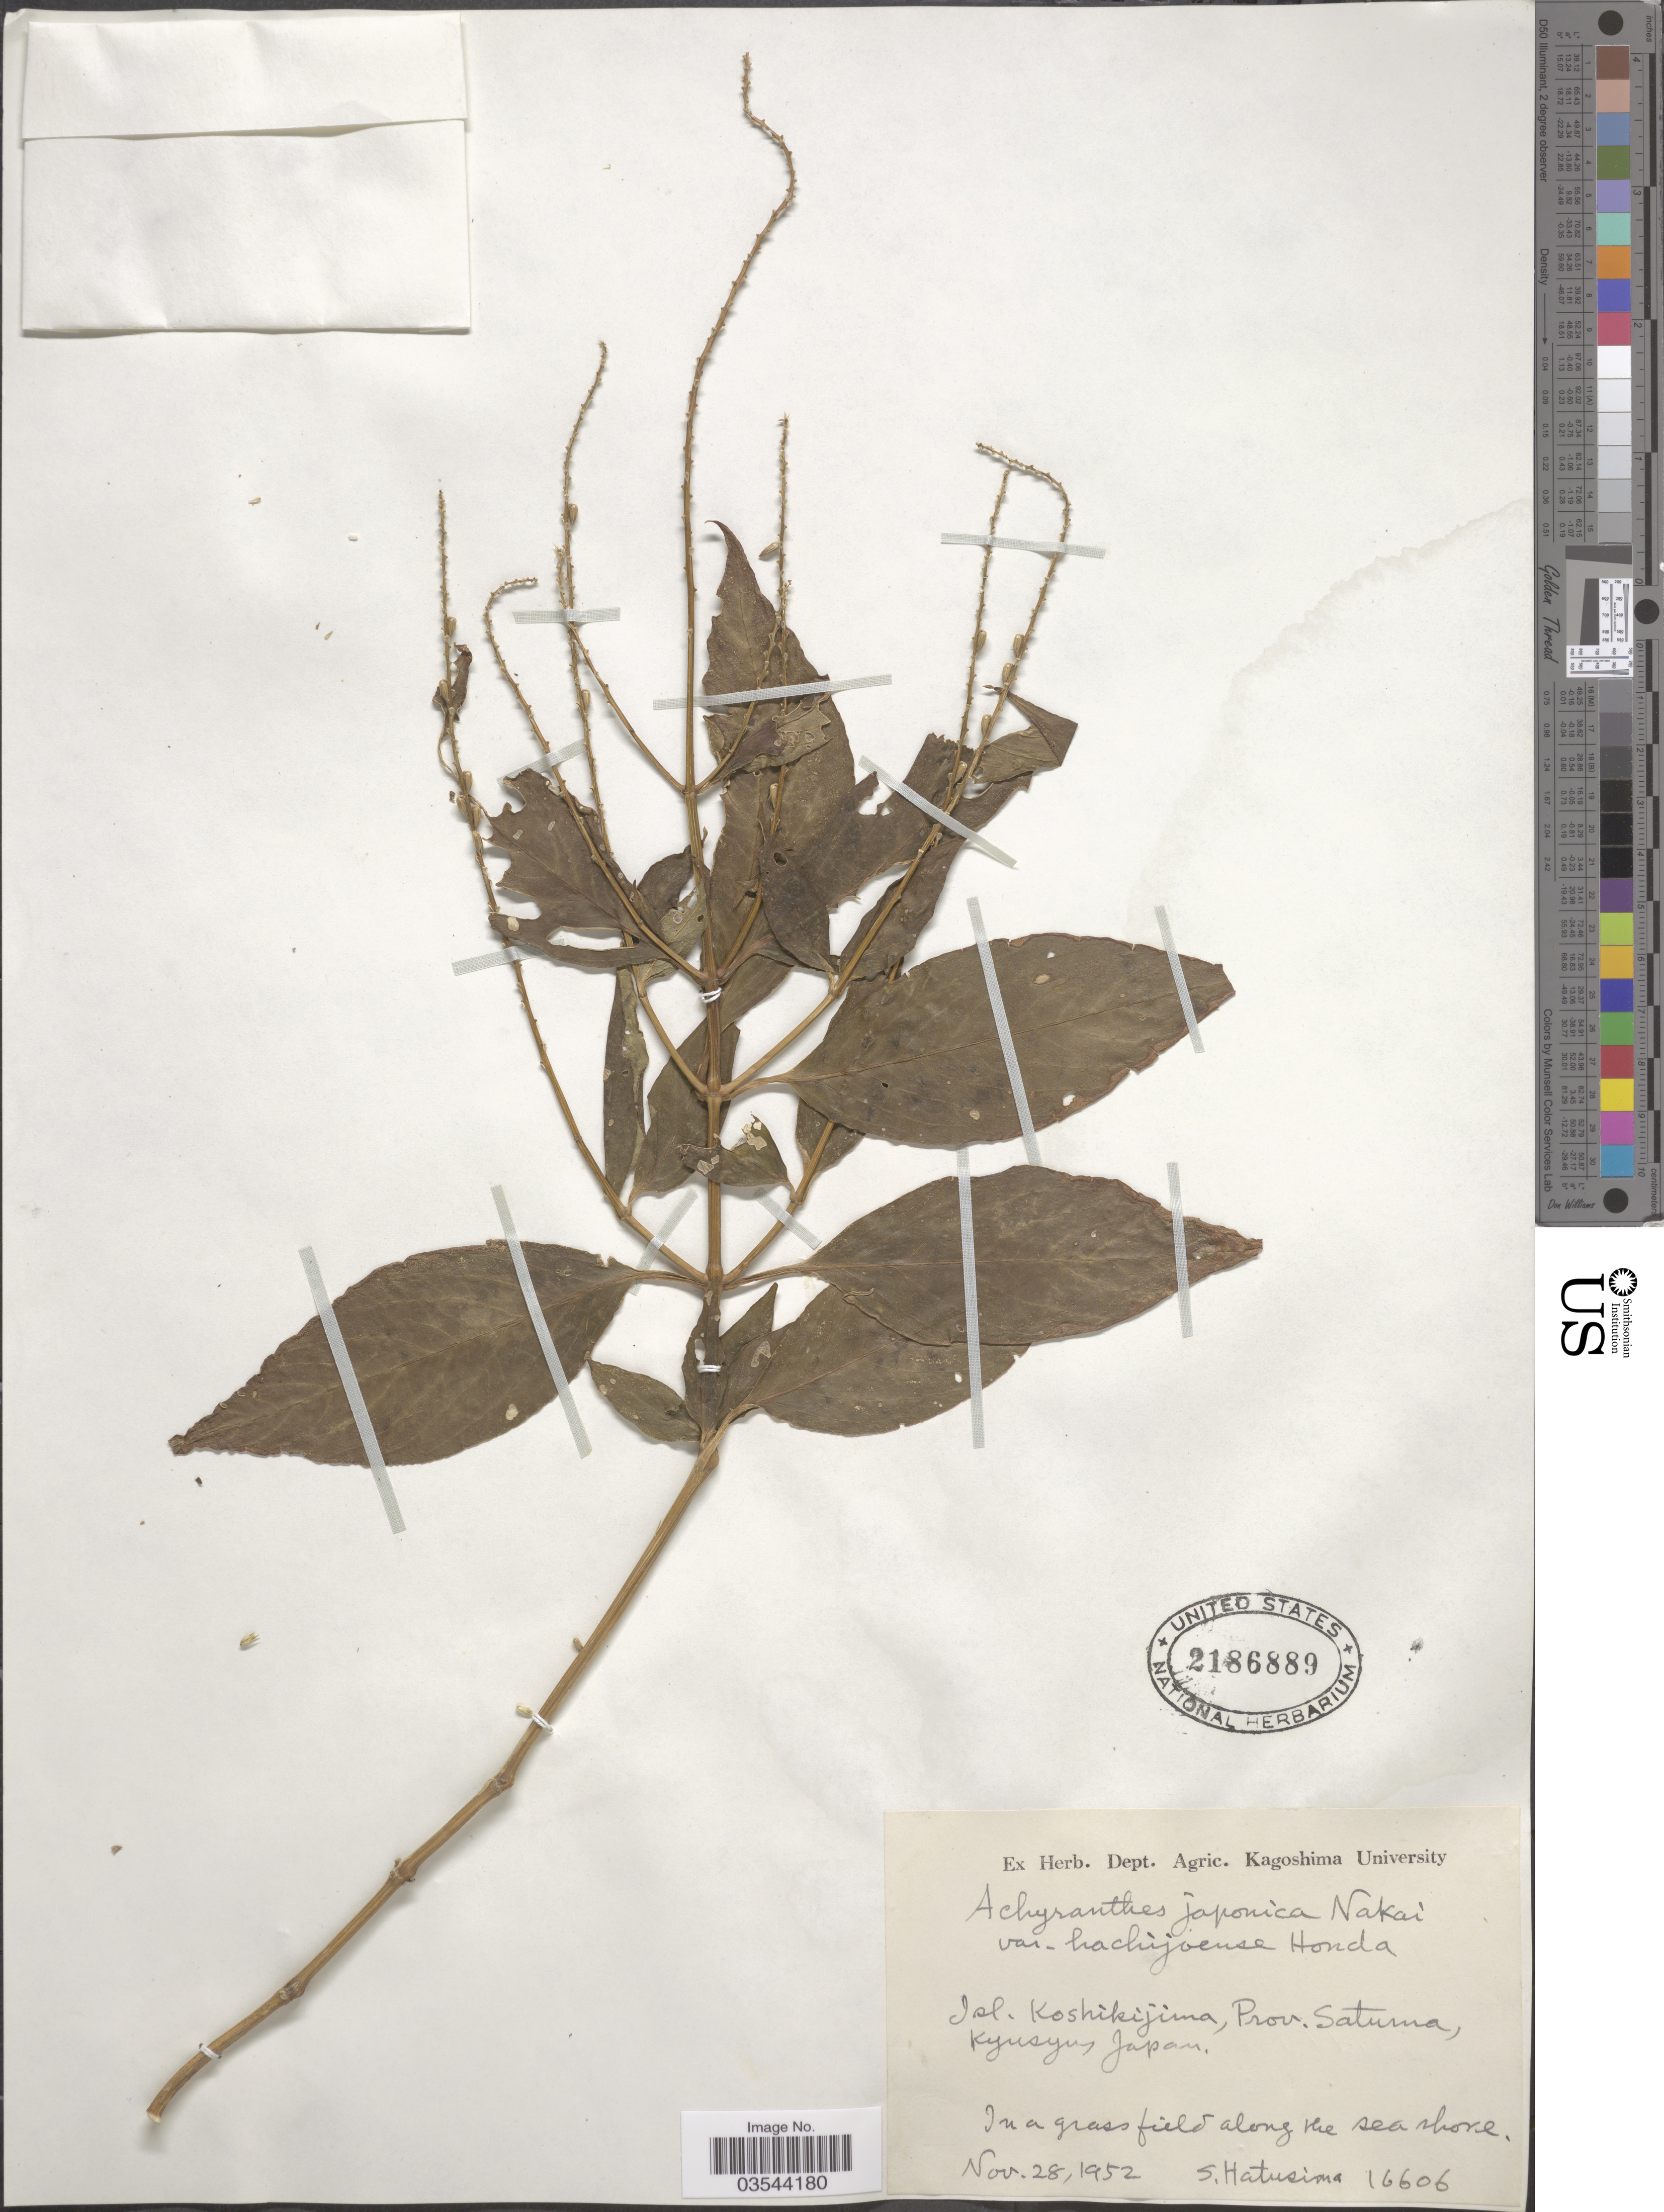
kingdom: Plantae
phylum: Tracheophyta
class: Magnoliopsida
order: Caryophyllales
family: Amaranthaceae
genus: Achyranthes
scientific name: Achyranthes japonica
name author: (Miq.) Nakai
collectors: S. Hatusima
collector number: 16606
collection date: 1952-11-28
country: Japan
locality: Isl. Koshikijima, Prov. Saturna, Kyusyu.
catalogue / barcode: US 2186889